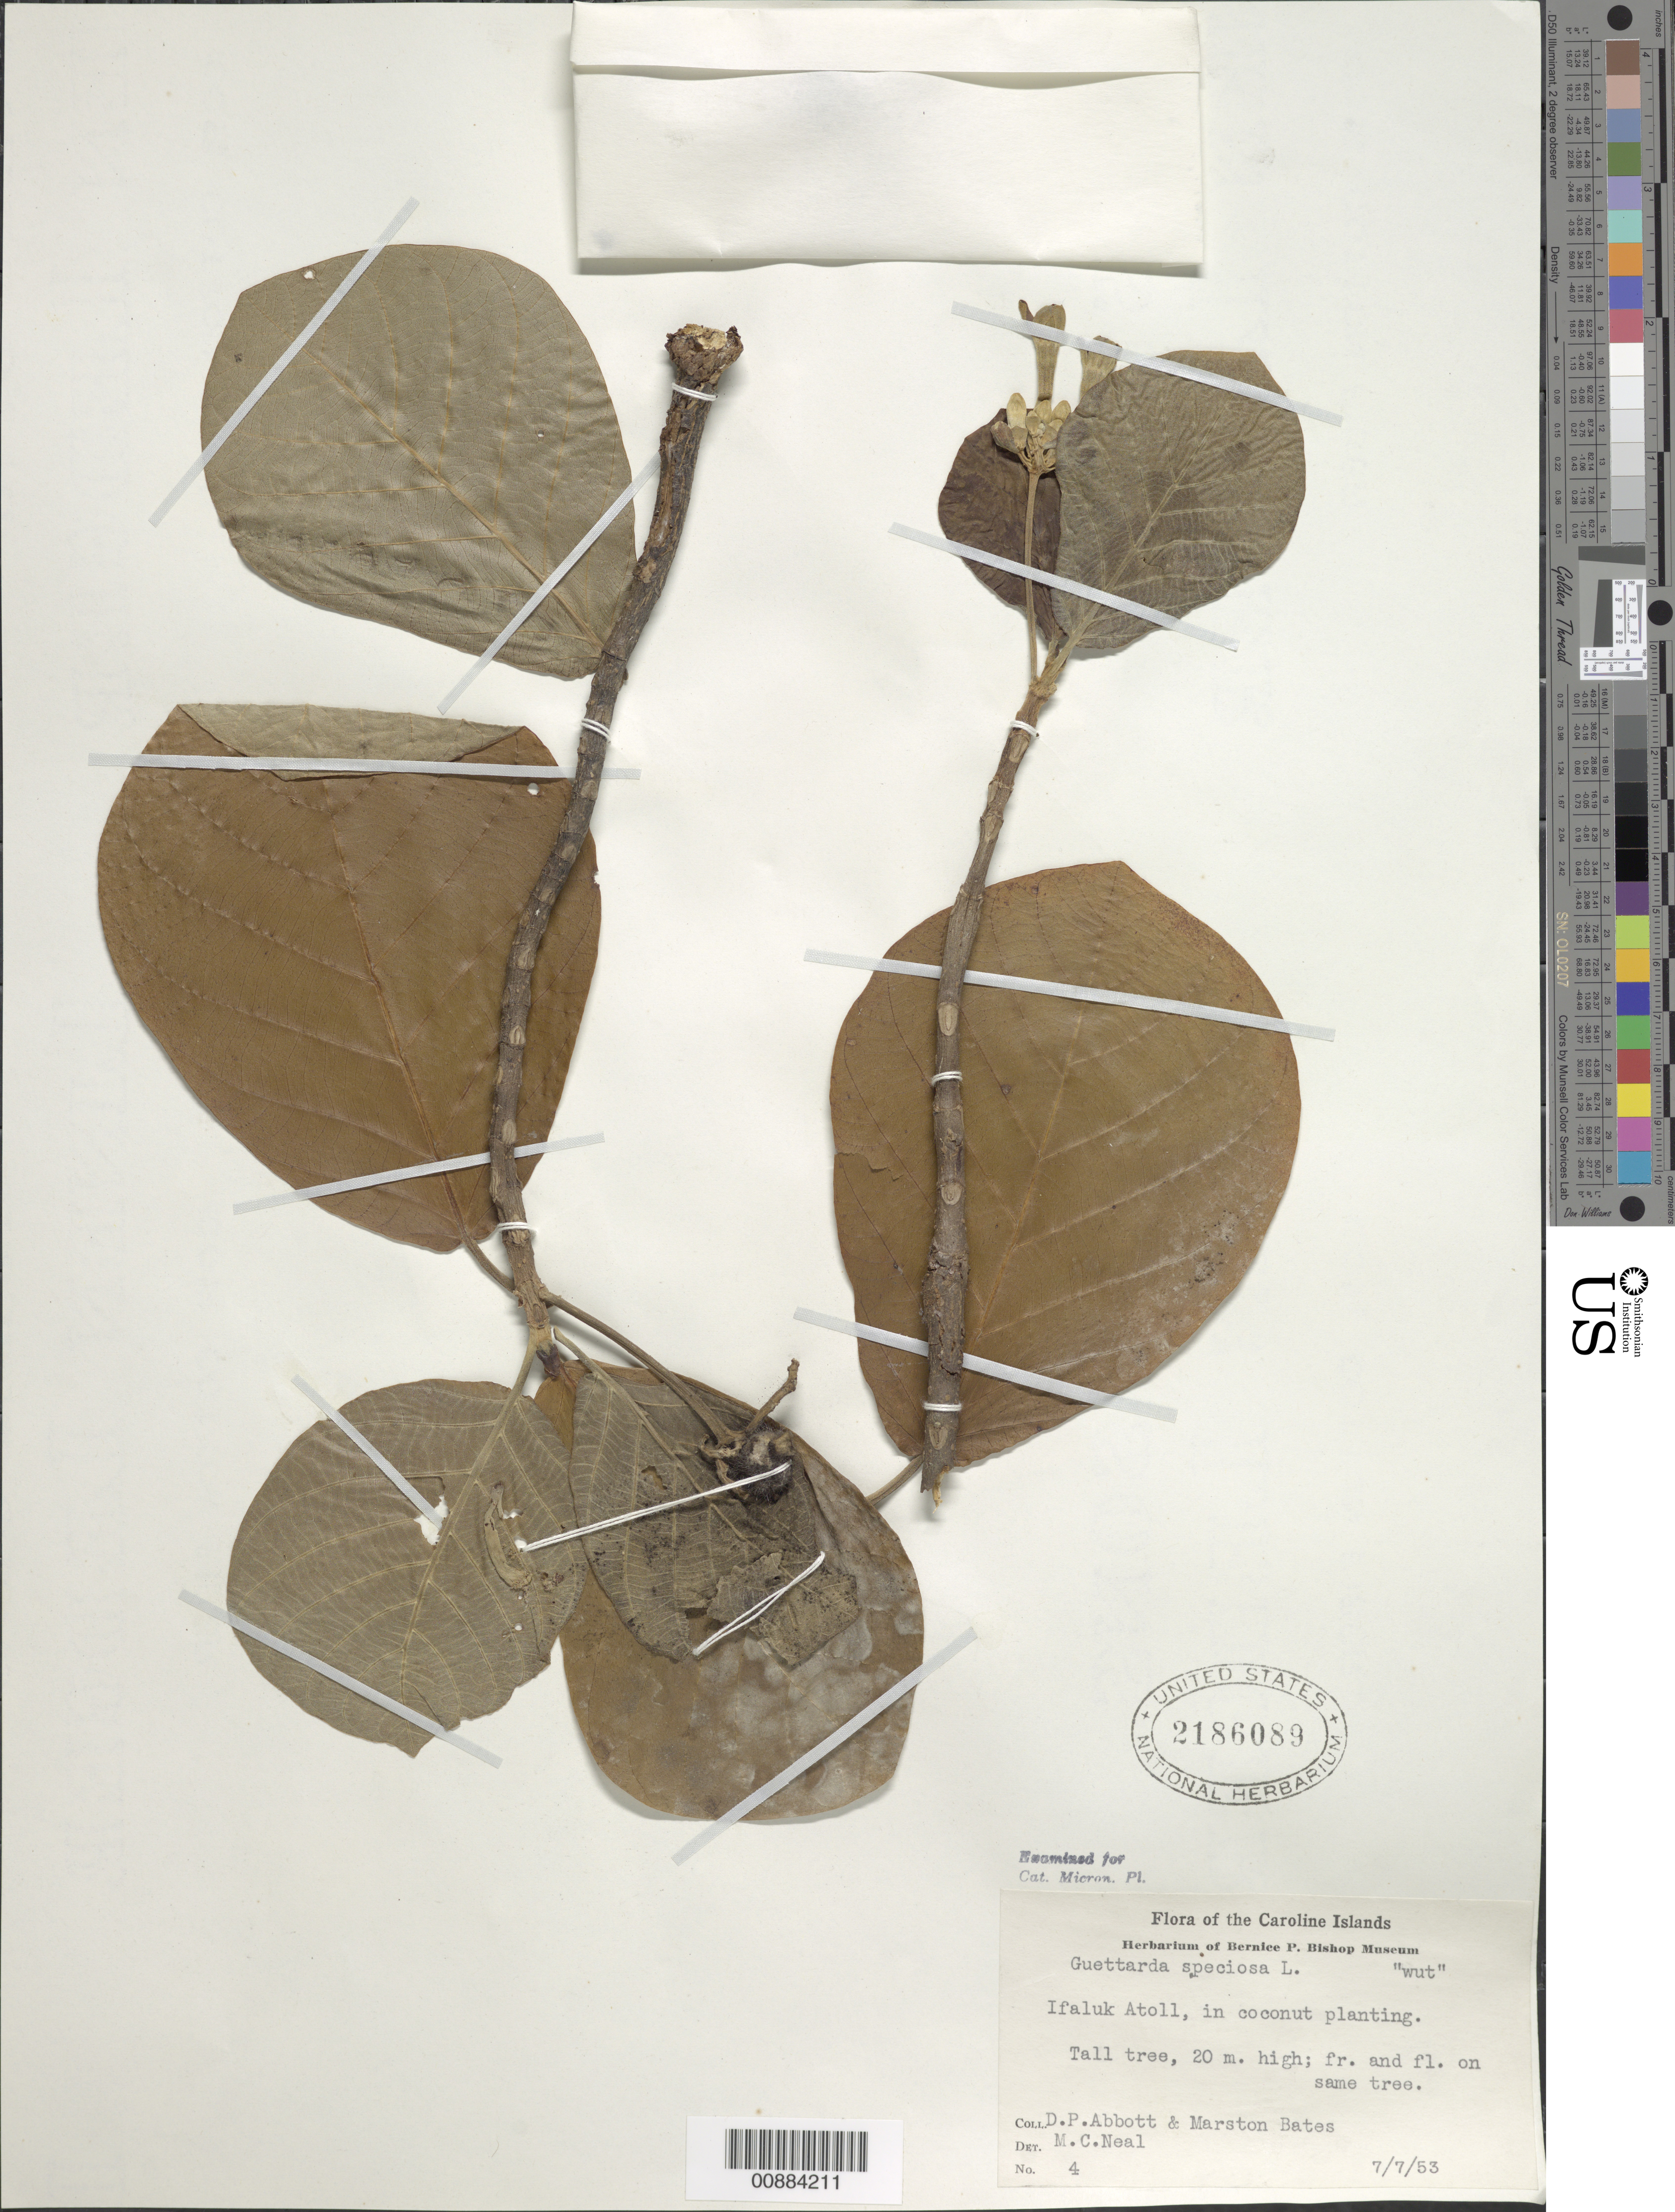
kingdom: Plantae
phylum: Tracheophyta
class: Magnoliopsida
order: Gentianales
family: Rubiaceae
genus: Guettarda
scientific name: Guettarda speciosa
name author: L.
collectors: D. P. Abbott & M. Bates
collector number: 4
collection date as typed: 07 Jul 1953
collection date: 1953-07-07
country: Micronesia, Federated States of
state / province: Yap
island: Ifalik (Ifaluk) Atoll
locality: Ifaluk Atoll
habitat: in coconut planting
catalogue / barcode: US 2186089